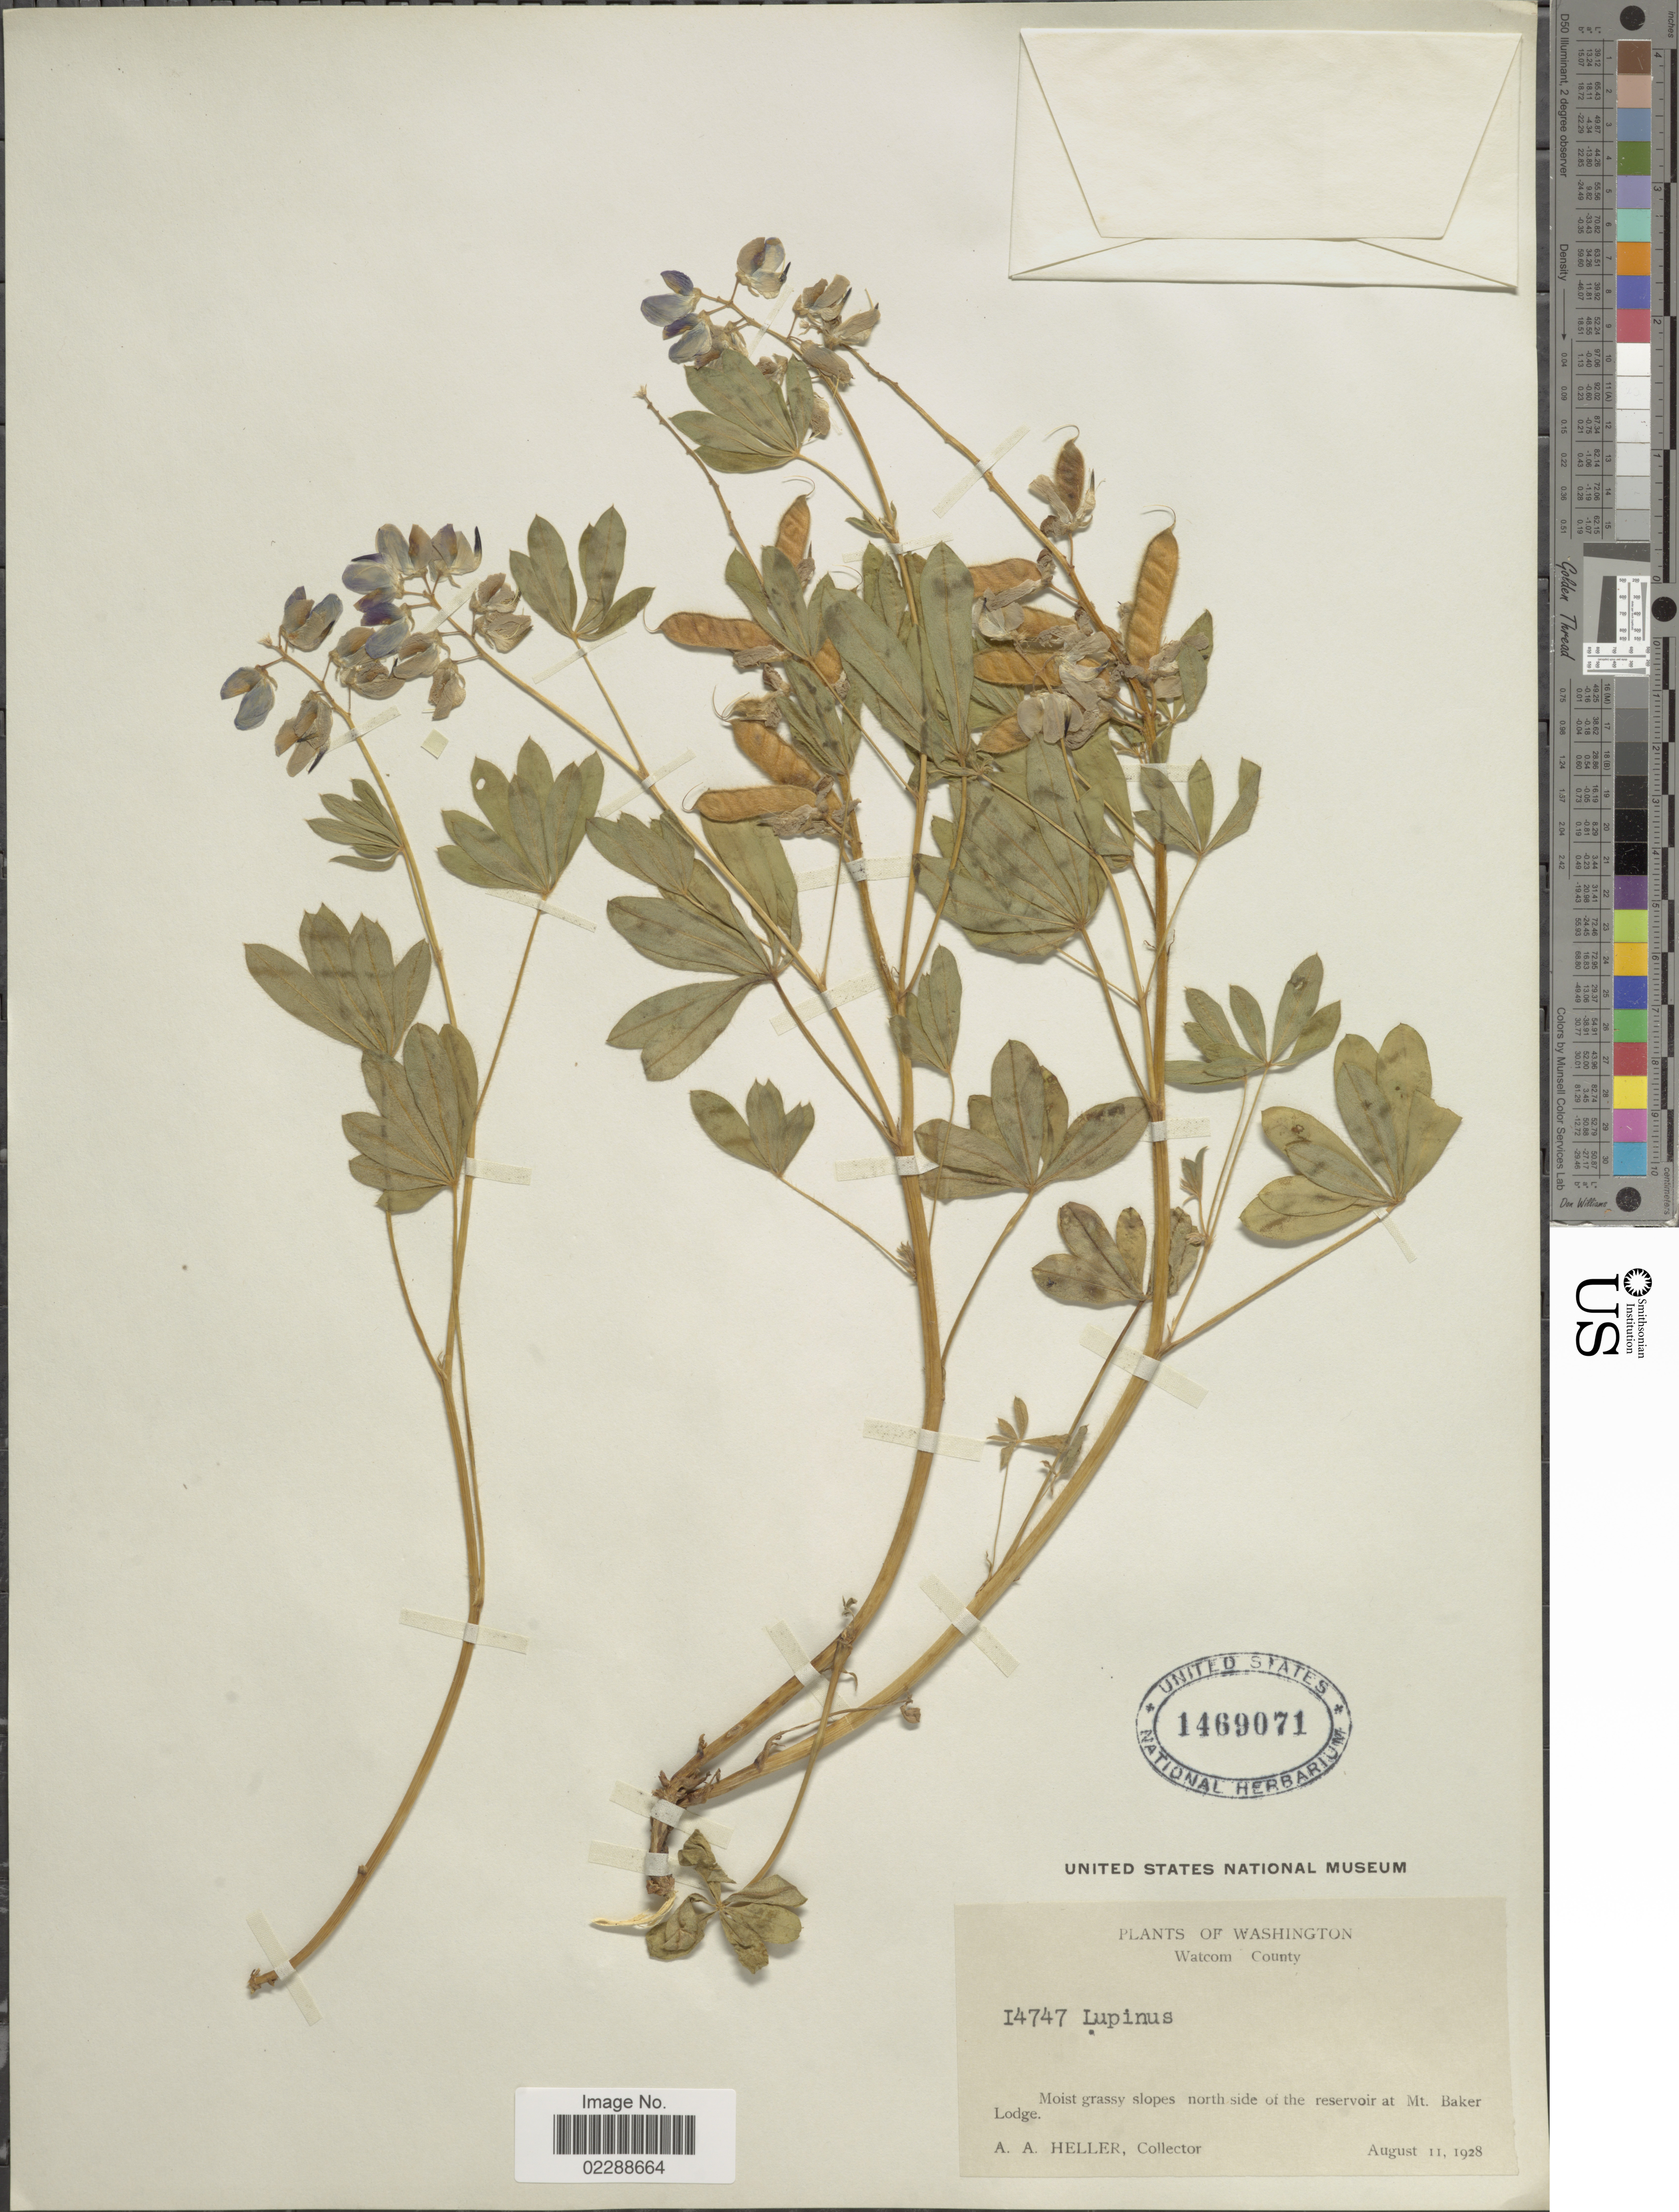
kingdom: Plantae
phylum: Tracheophyta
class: Magnoliopsida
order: Fabales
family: Fabaceae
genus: Lupinus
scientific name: Lupinus sp.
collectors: A. A. Heller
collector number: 14747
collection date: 1928-08-11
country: United States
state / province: Washington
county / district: Whatcom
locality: Watcom County, Moist grassy slopes north side of the reservoir at Mt., Baker Lodge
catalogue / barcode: US 1469071